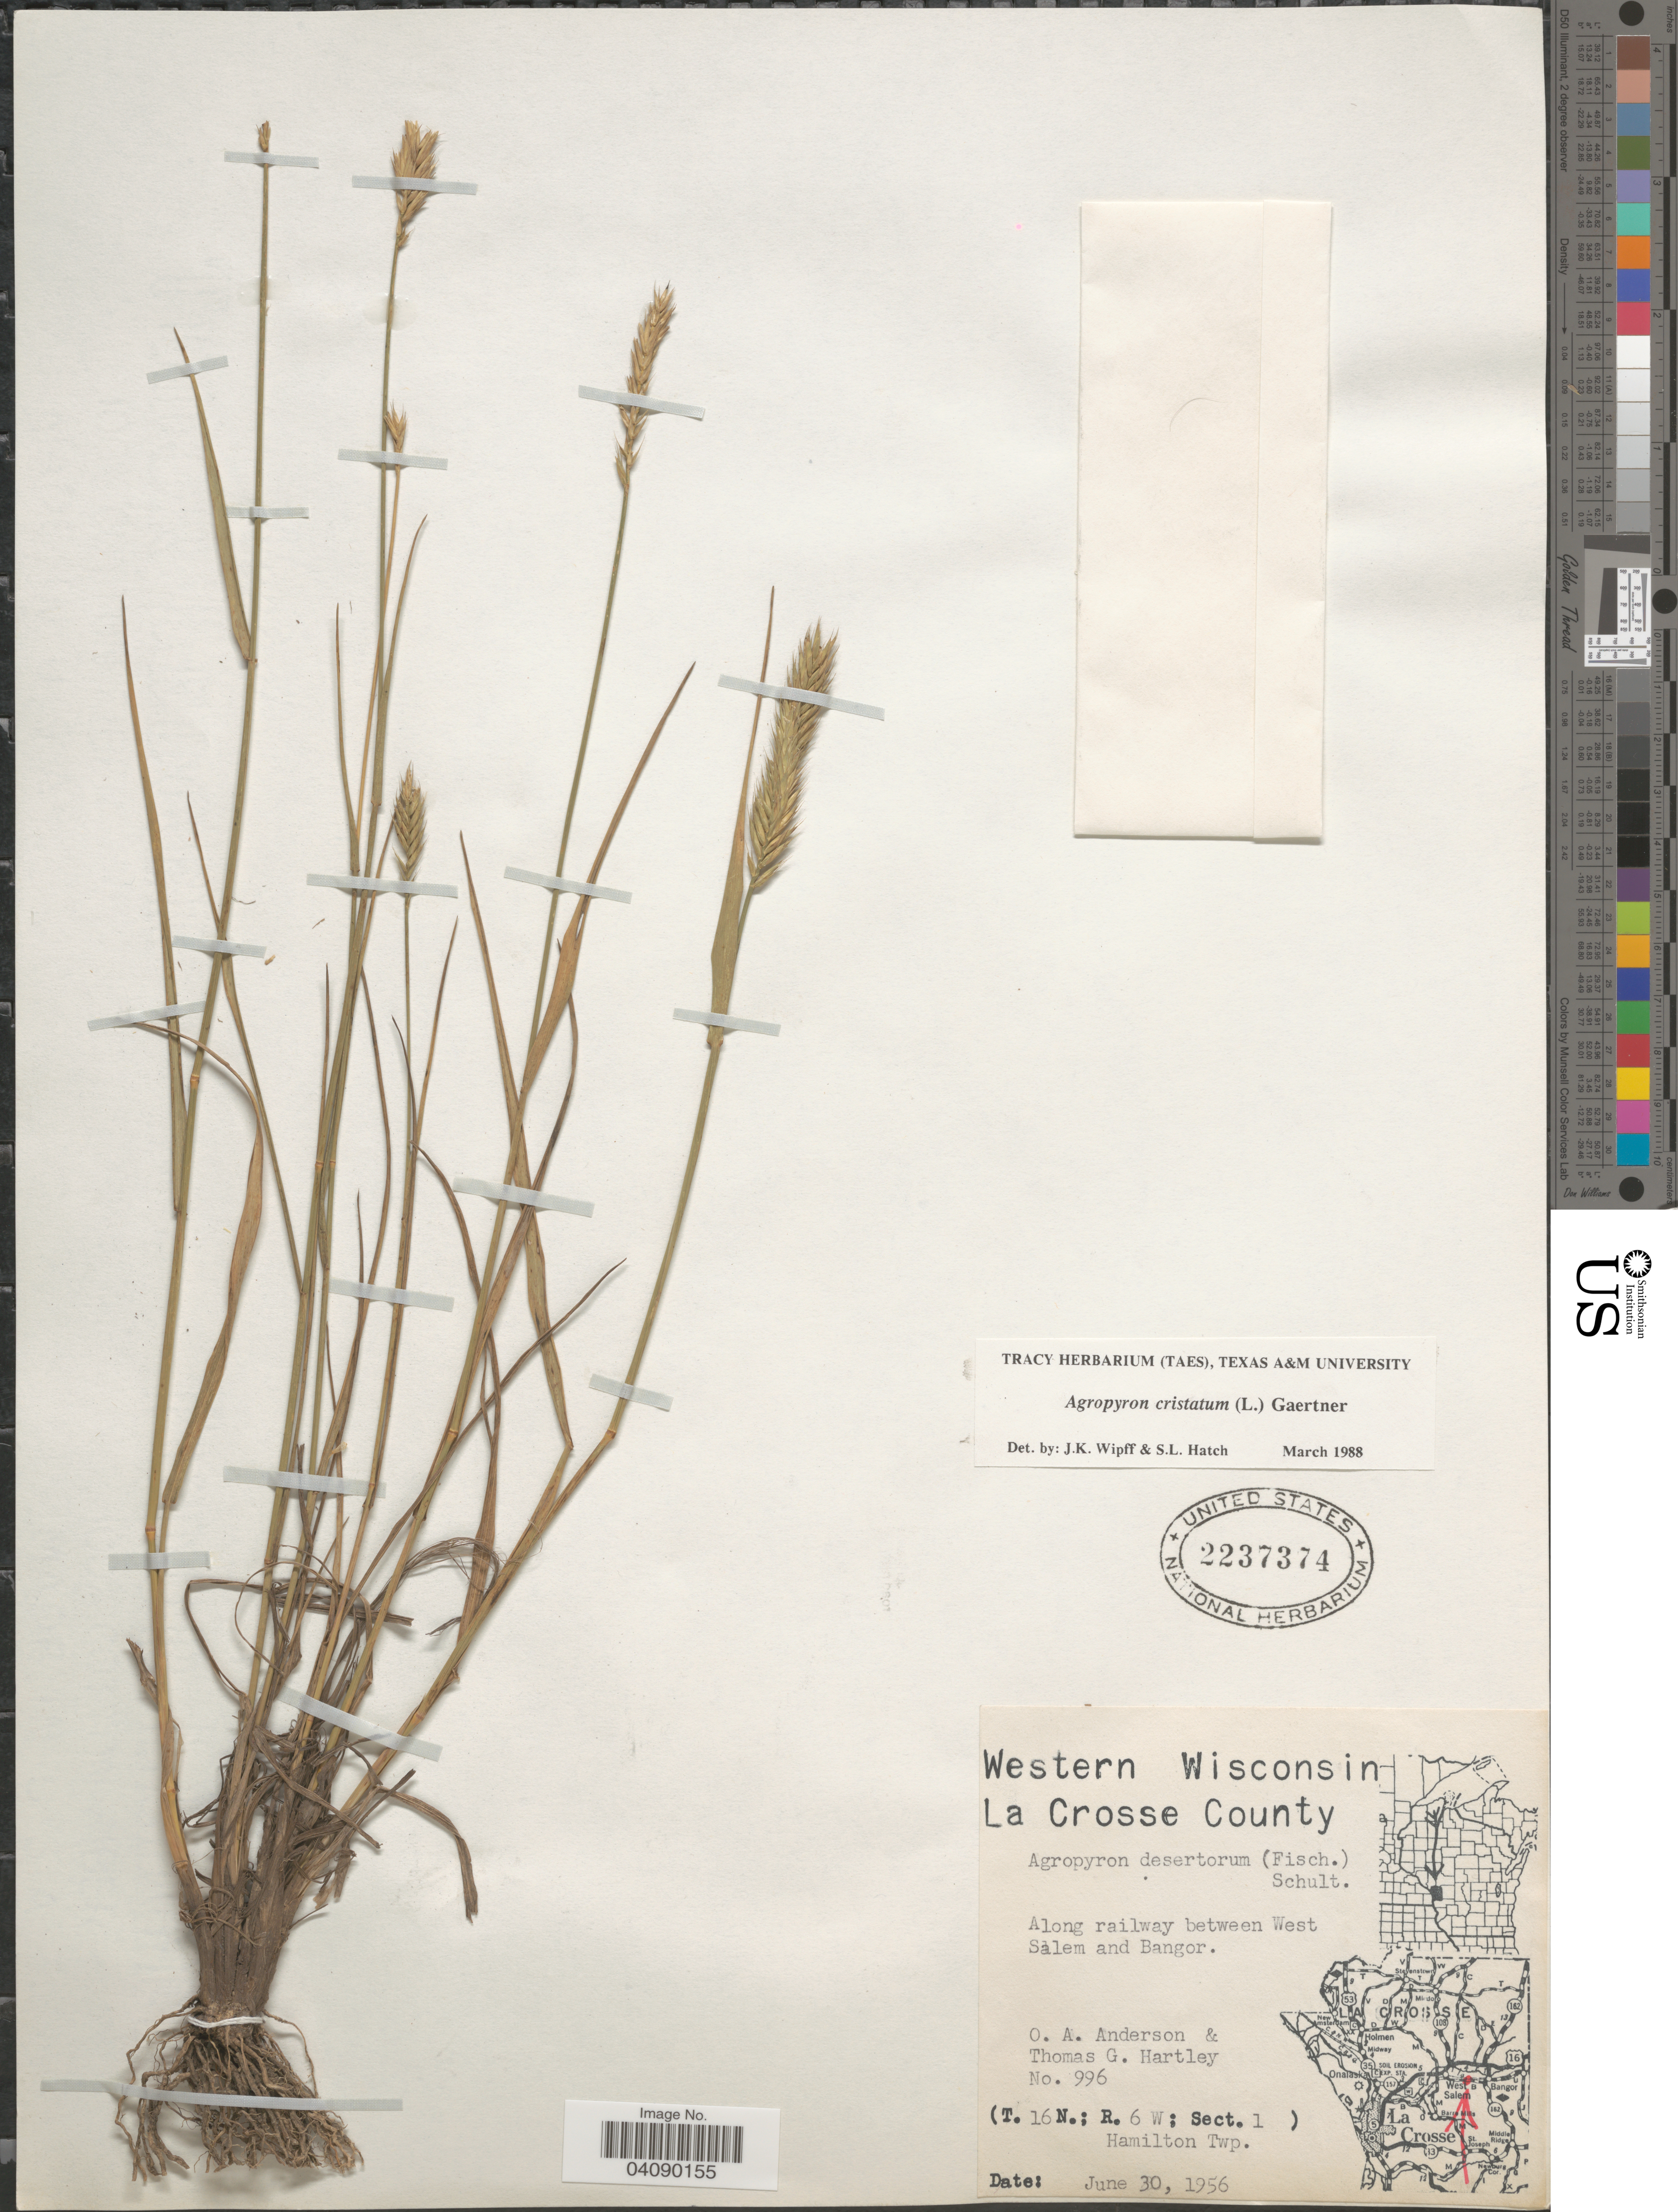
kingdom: Plantae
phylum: Tracheophyta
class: Liliopsida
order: Poales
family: Poaceae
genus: Agropyron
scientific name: Agropyron cristatum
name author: (L.) Gaertn.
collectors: O. Anderson & T. G. Hartley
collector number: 996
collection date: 1956-06-30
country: United States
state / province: Wisconsin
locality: Western Wisconsin. La Crosse County. Along railway between West Salem and Bangor. (T.16N.; R.6W; Sect.1). Hamilton Twp.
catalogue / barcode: US 2237374